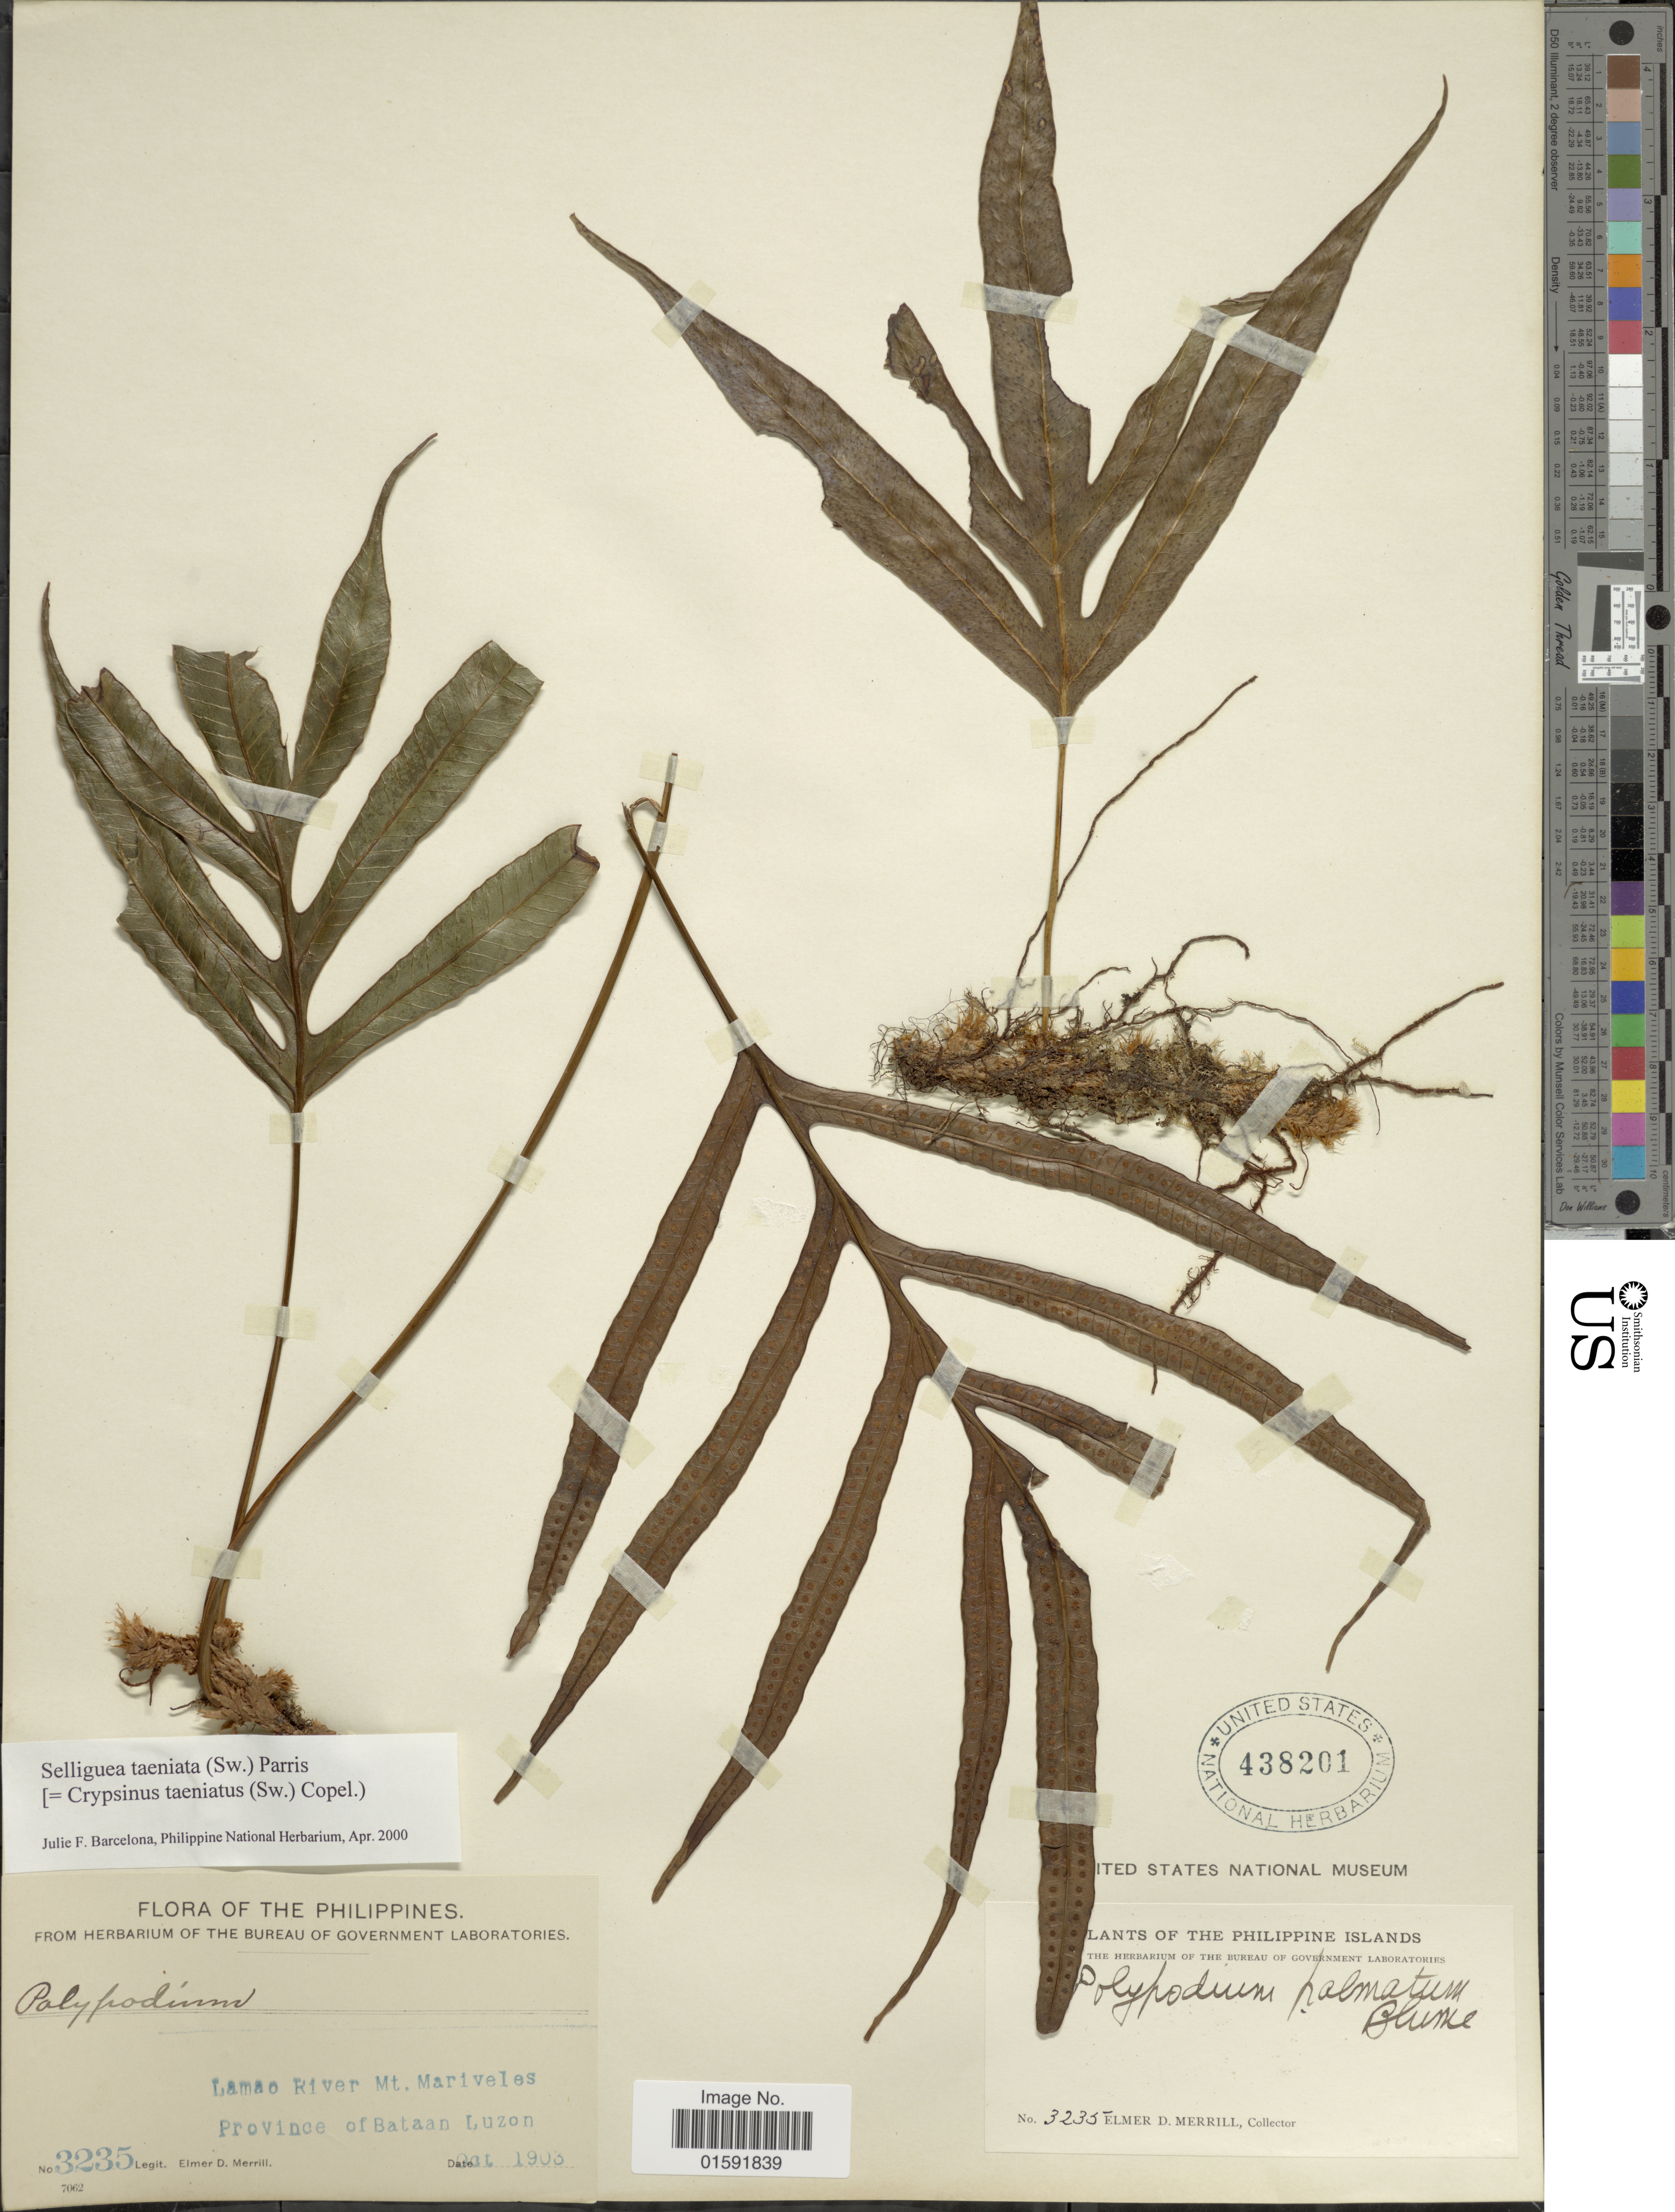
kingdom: Plantae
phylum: Tracheophyta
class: Polypodiopsida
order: Polypodiales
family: Polypodiaceae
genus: Selliguea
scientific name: Selliguea taeniata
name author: Parris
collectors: E. D. Merrill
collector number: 3235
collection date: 1903-10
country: Philippines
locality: Lamao River, Mt. Marivales, Province of Bataan, Luzon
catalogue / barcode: US 438201